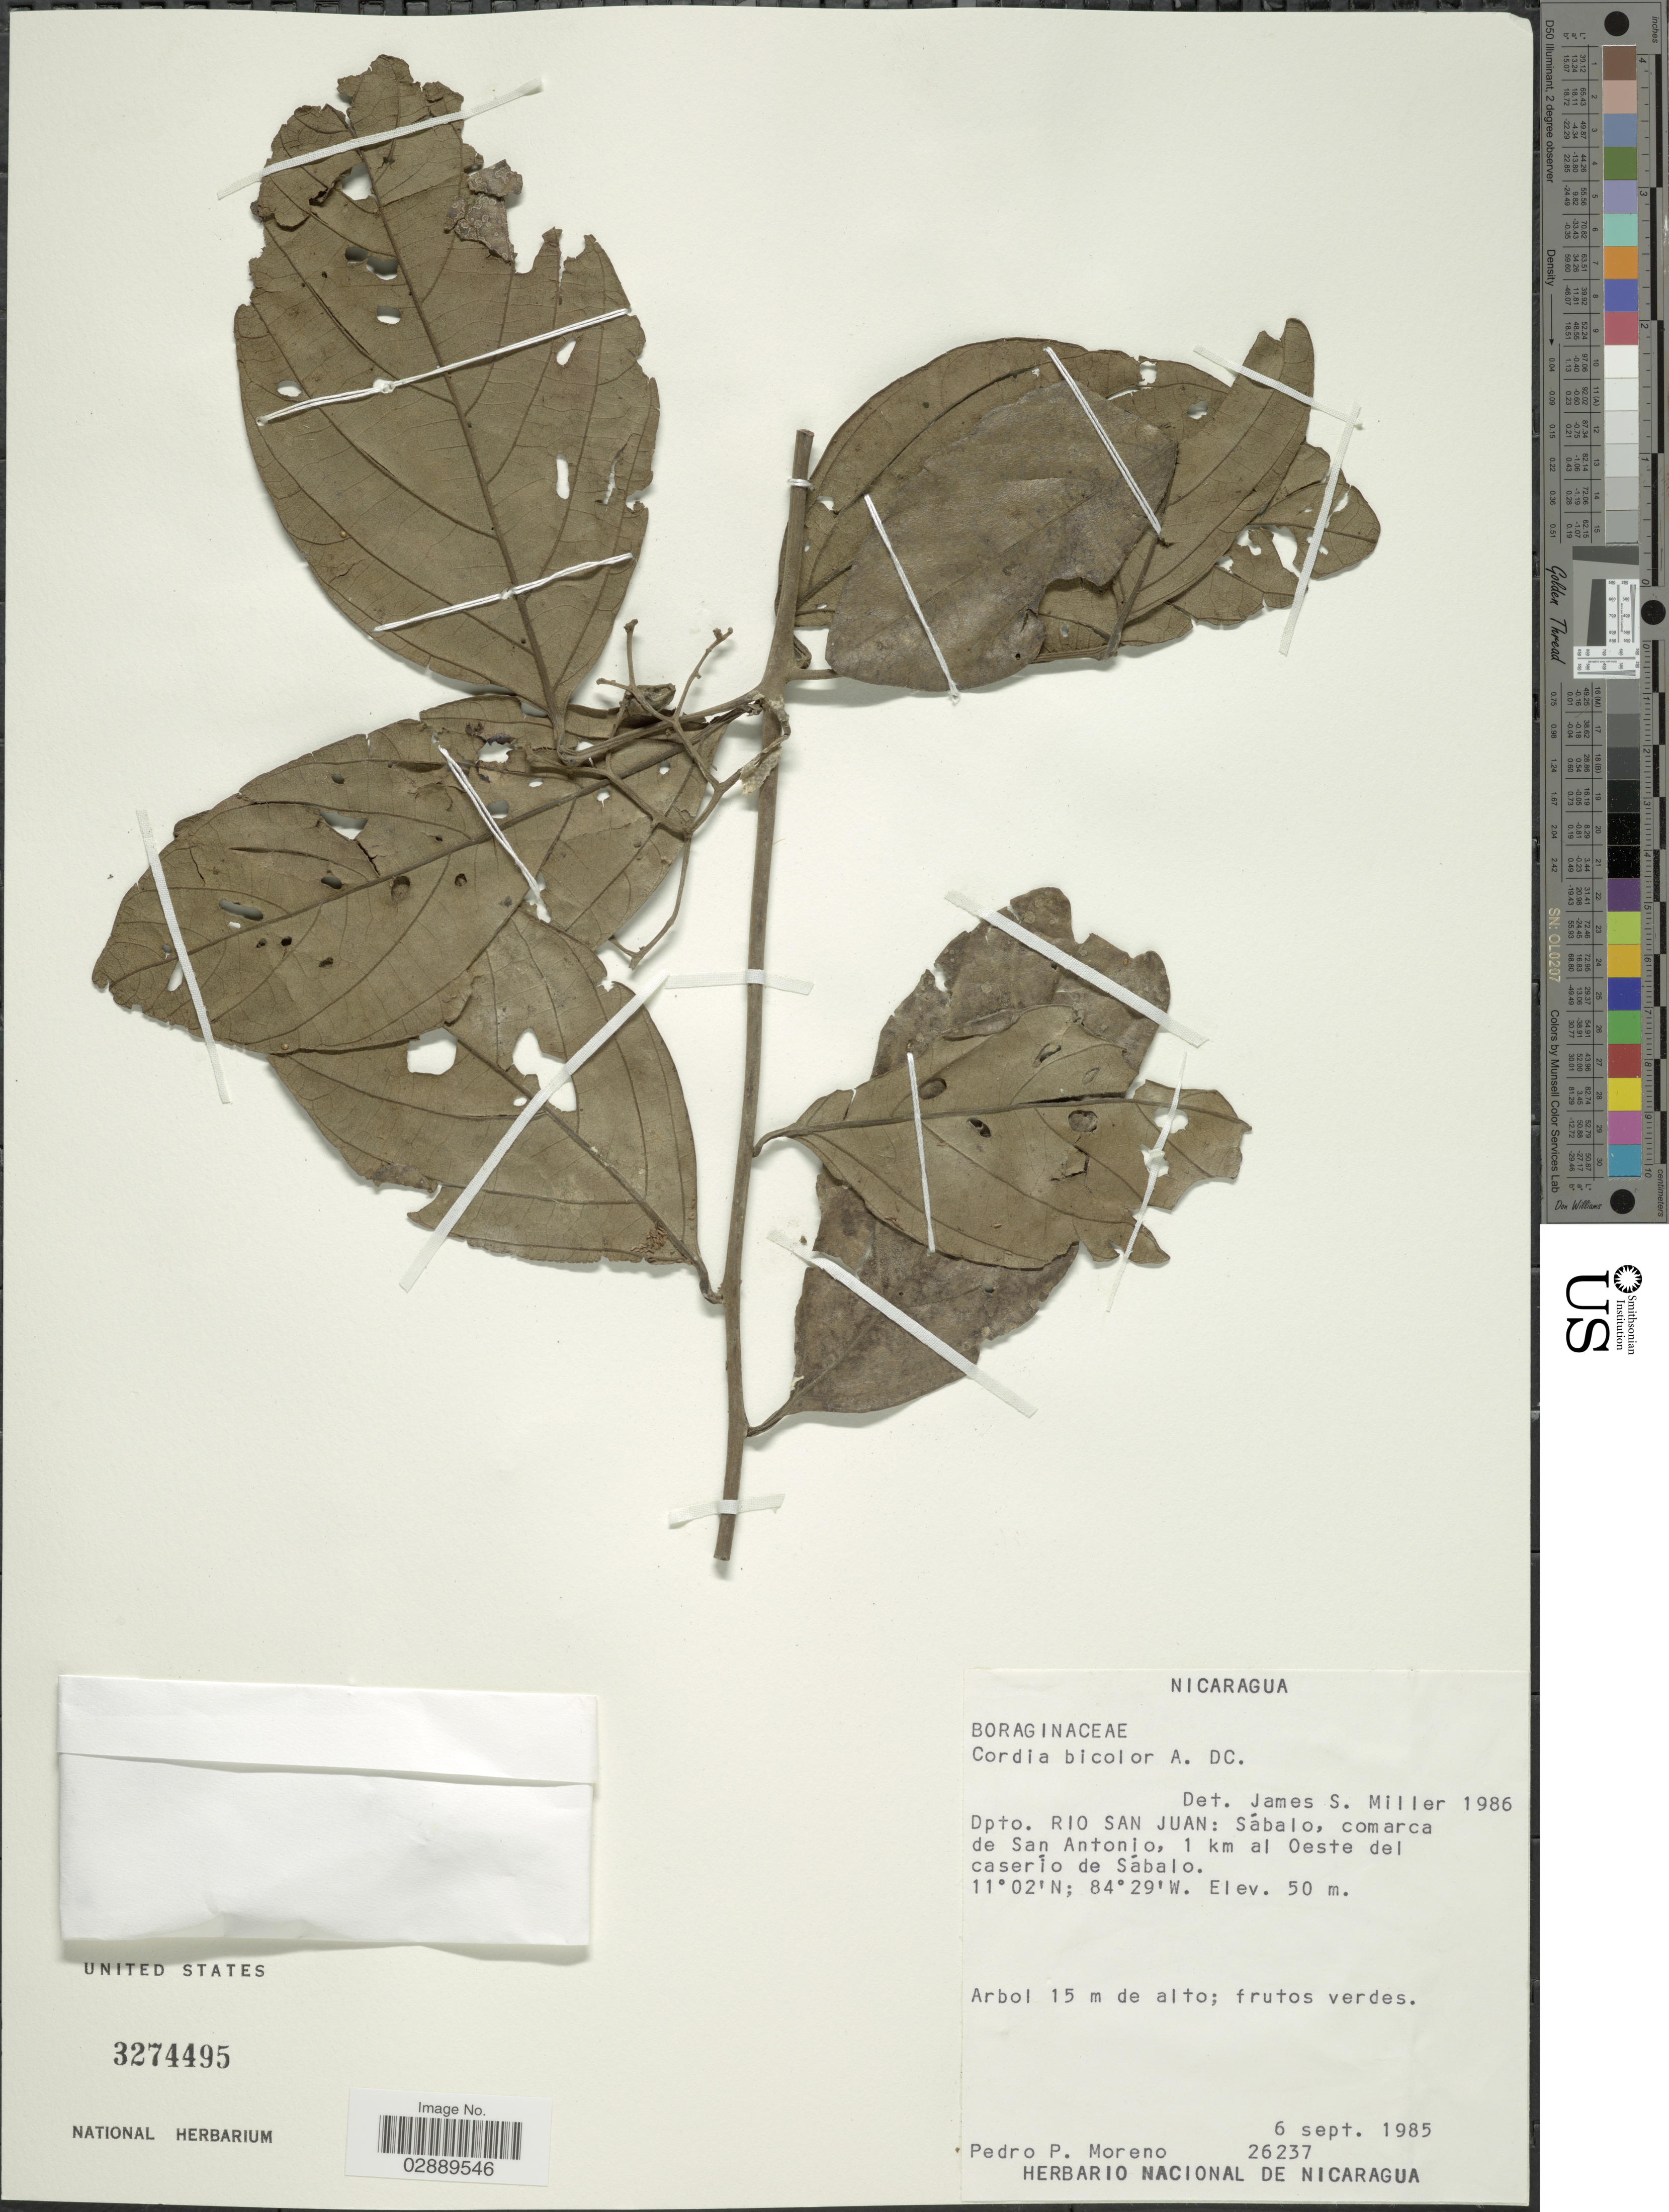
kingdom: Plantae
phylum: Tracheophyta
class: Magnoliopsida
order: Boraginales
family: Cordiaceae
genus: Cordia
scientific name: Cordia bicolor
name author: A. DC.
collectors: P. Moreno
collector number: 26237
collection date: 1985-09-06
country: Nicaragua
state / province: Rio San Juan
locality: Dpto. Rio San Juan: Sábalo, comarca de San Antonio, 1 km al Oeste del caserío de Sábalo.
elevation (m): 50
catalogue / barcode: US 3274495